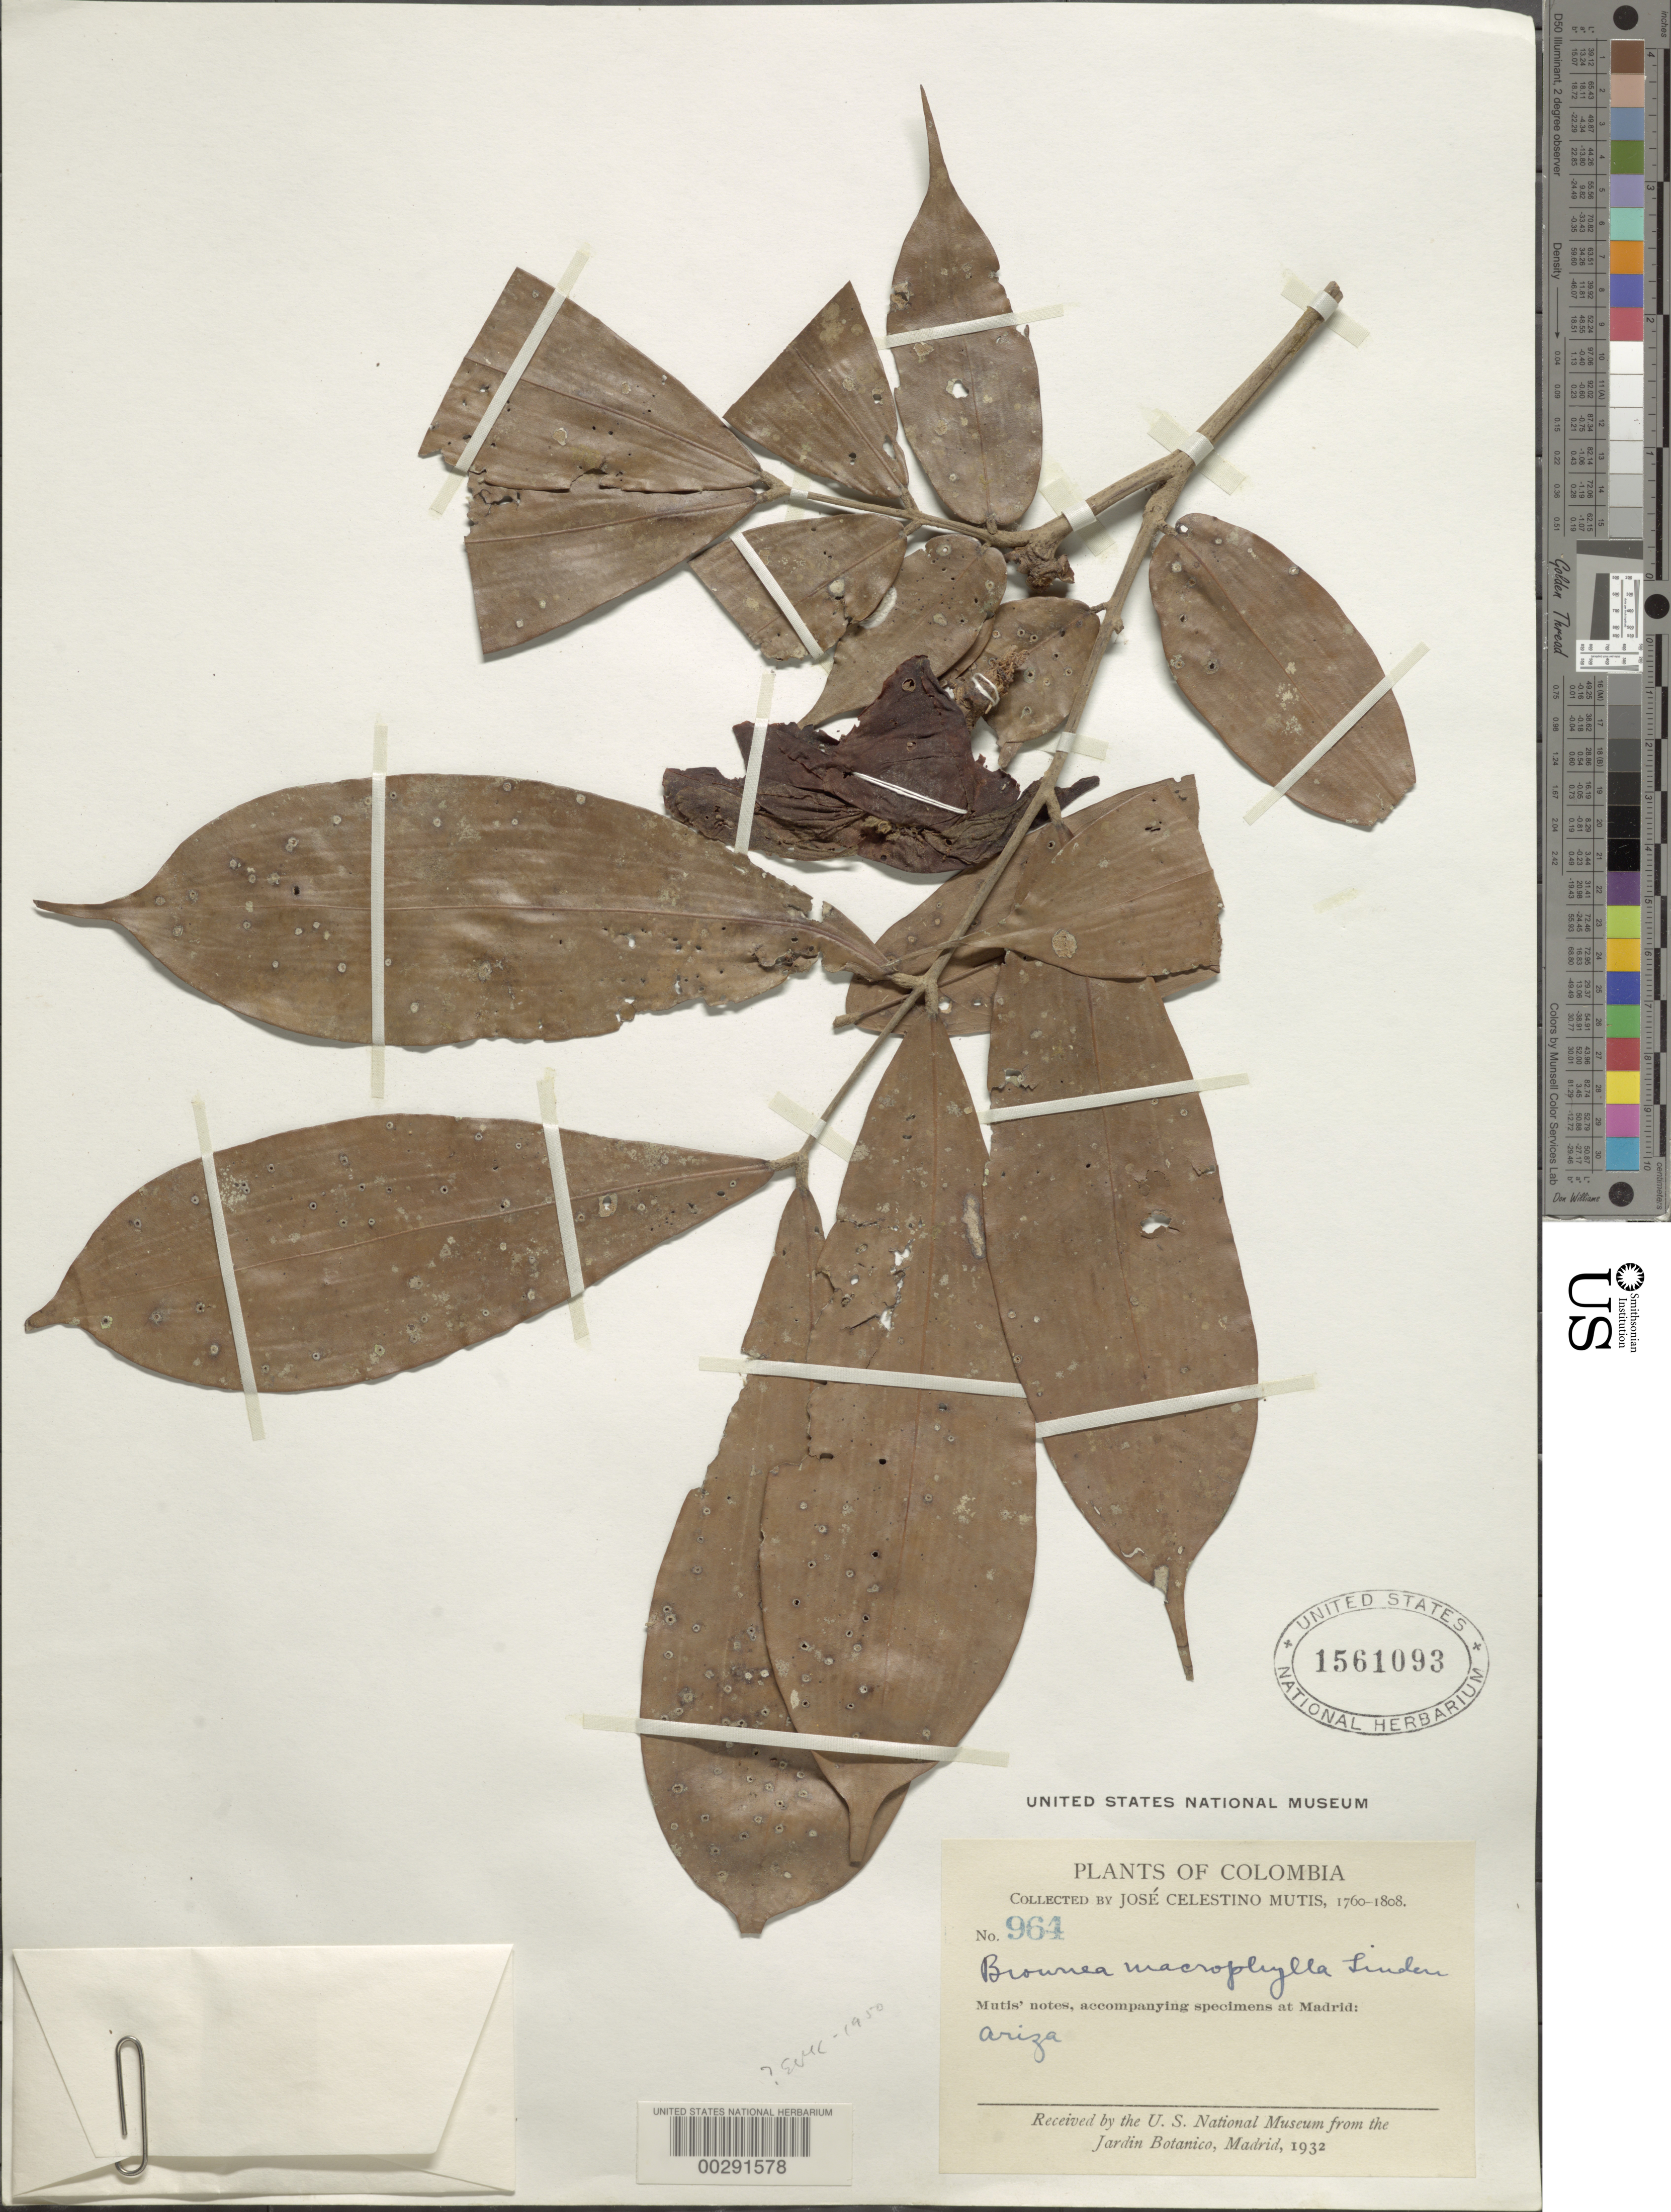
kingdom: Plantae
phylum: Tracheophyta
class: Magnoliopsida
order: Fabales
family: Fabaceae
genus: Brownea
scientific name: Brownea macrophylla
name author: B.L. Linden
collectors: J. C. B. Mutis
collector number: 964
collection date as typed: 1760 to -- -- 1808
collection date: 1760/1808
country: Colombia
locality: Ariza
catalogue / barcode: US 1561093